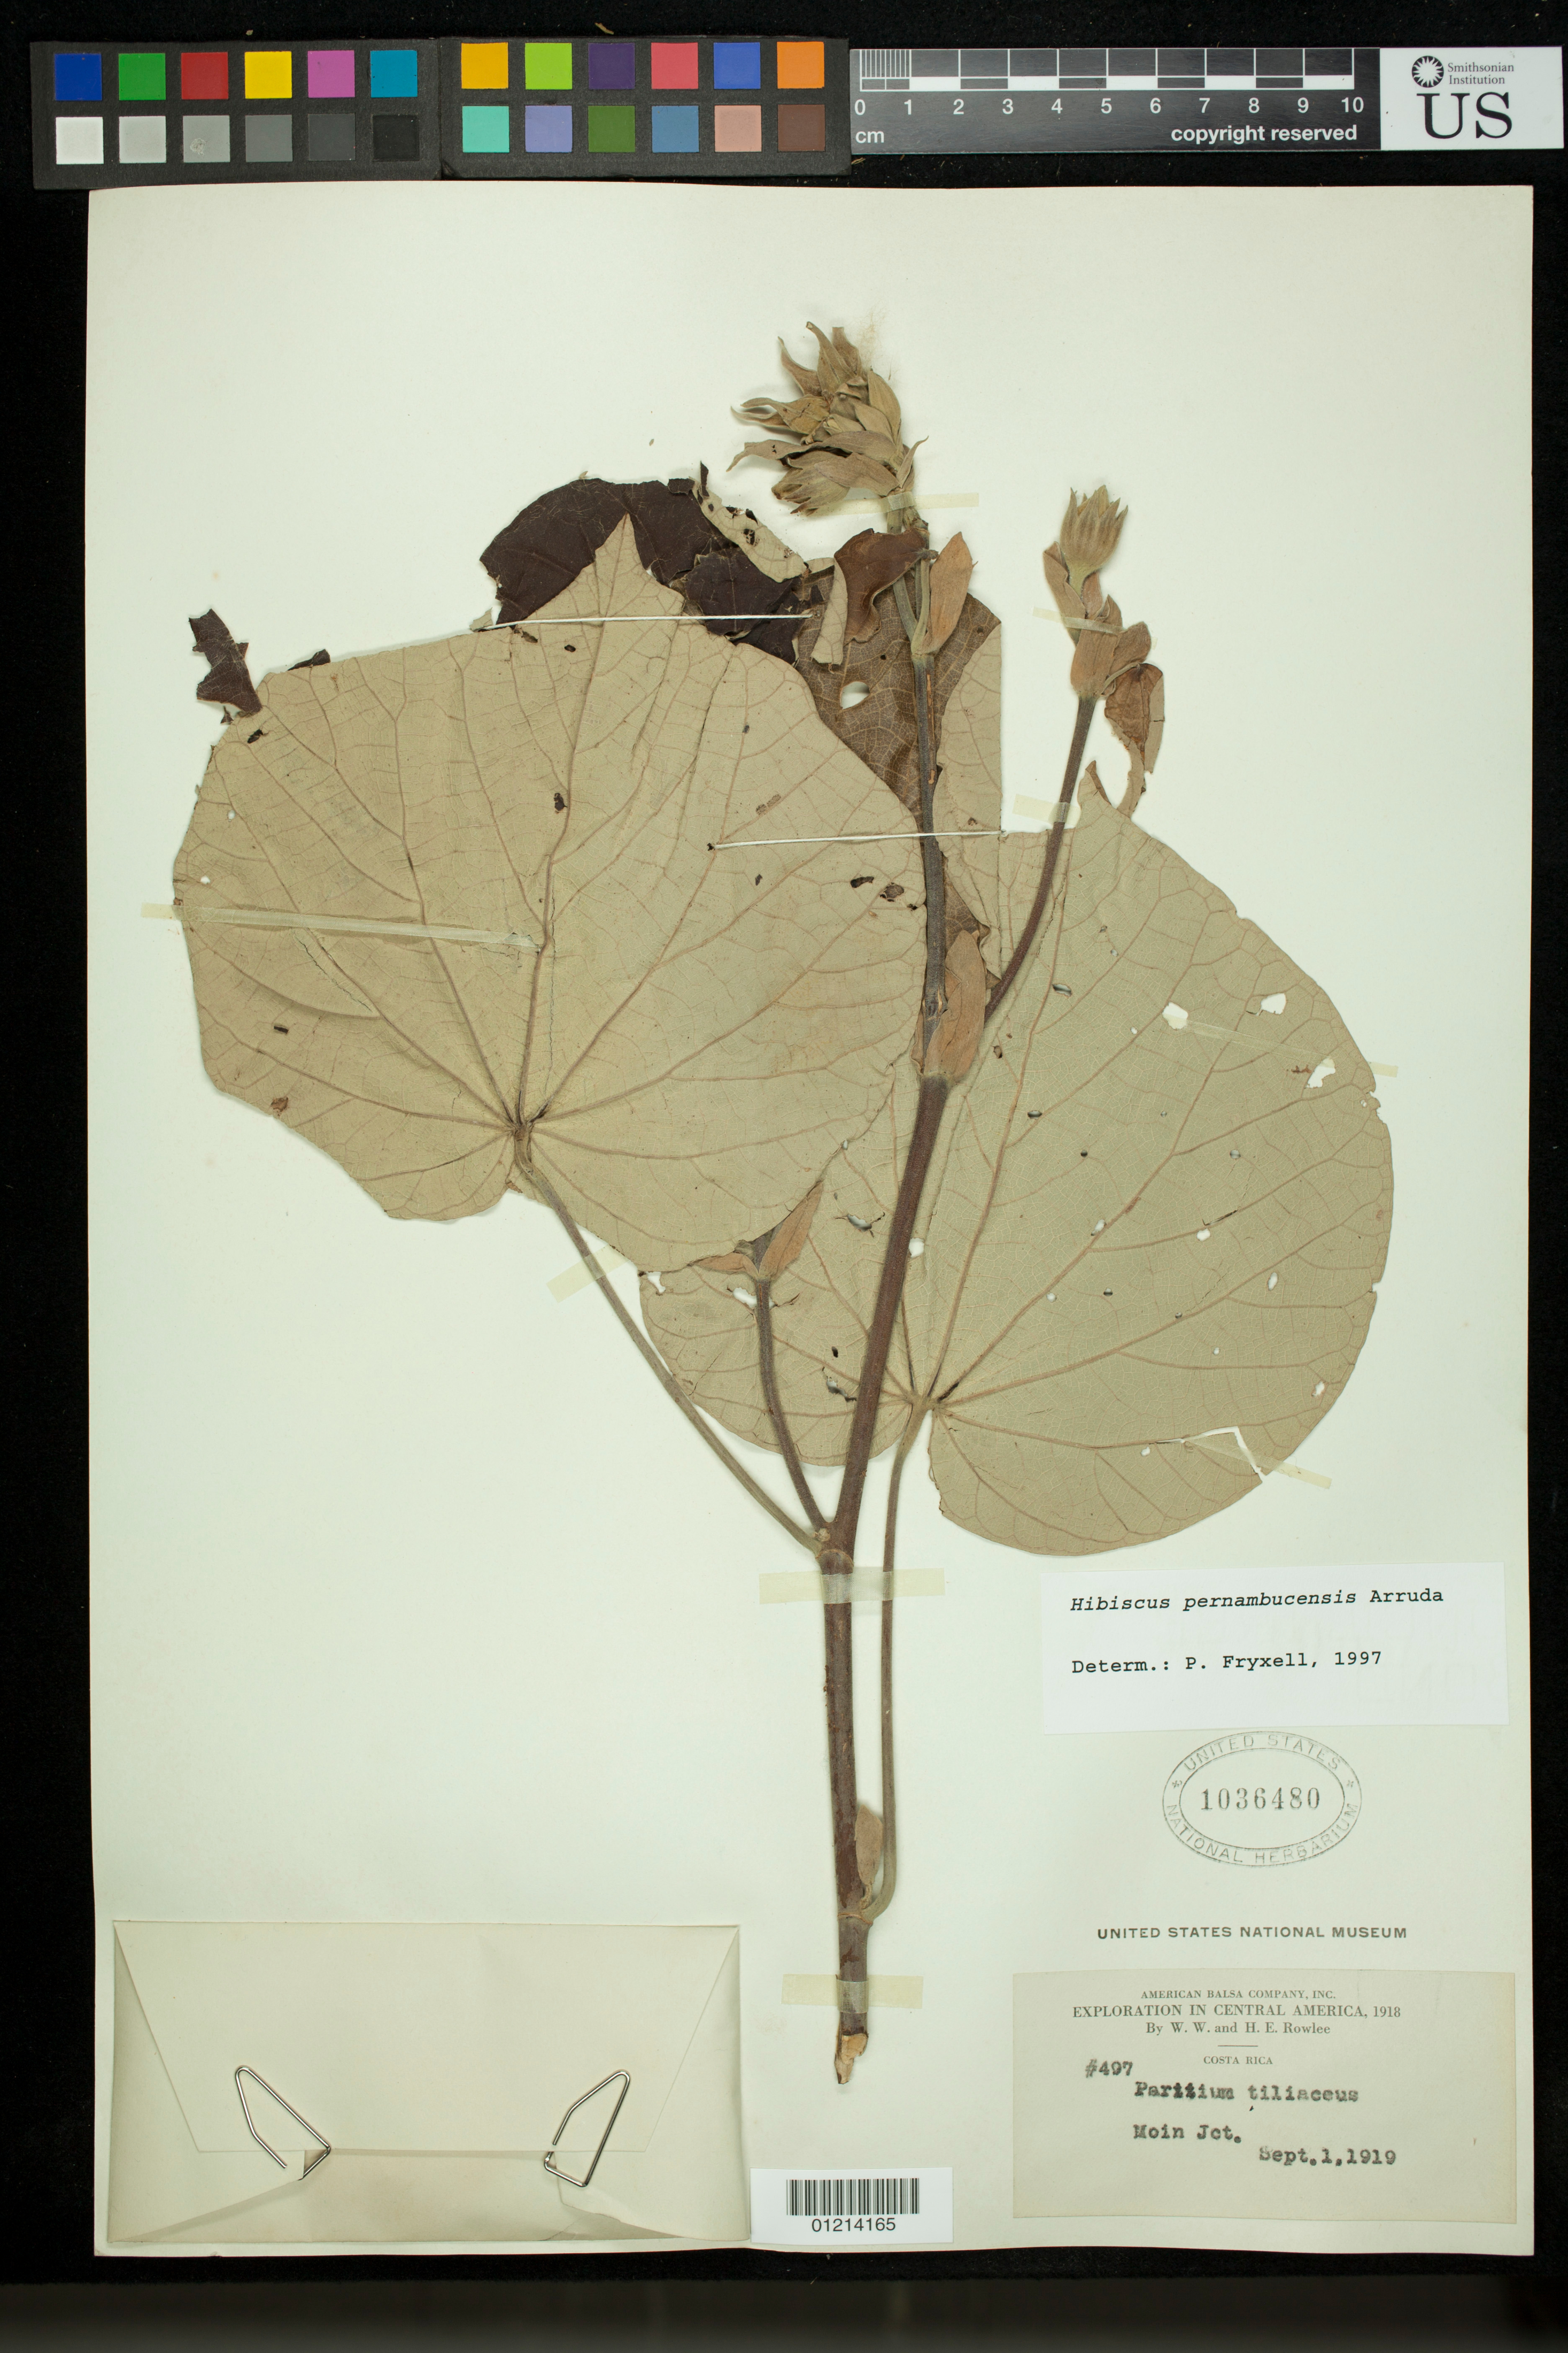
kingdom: Plantae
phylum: Tracheophyta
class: Magnoliopsida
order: Malvales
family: Malvaceae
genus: Talipariti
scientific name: Talipariti tiliaceum var. tiliaceum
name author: (L.) Fryxell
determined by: Dorr, Laurence J., Curator (BOT), Smithsonian Institution - National Museum of Natural History (UNITED STATES)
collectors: W. W. Rowlee & H. E. Rowlee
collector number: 497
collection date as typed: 09 Jan 1919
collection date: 1919-01-09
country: Costa Rica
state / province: Limón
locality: Moin Jct.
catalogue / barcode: US 1036480